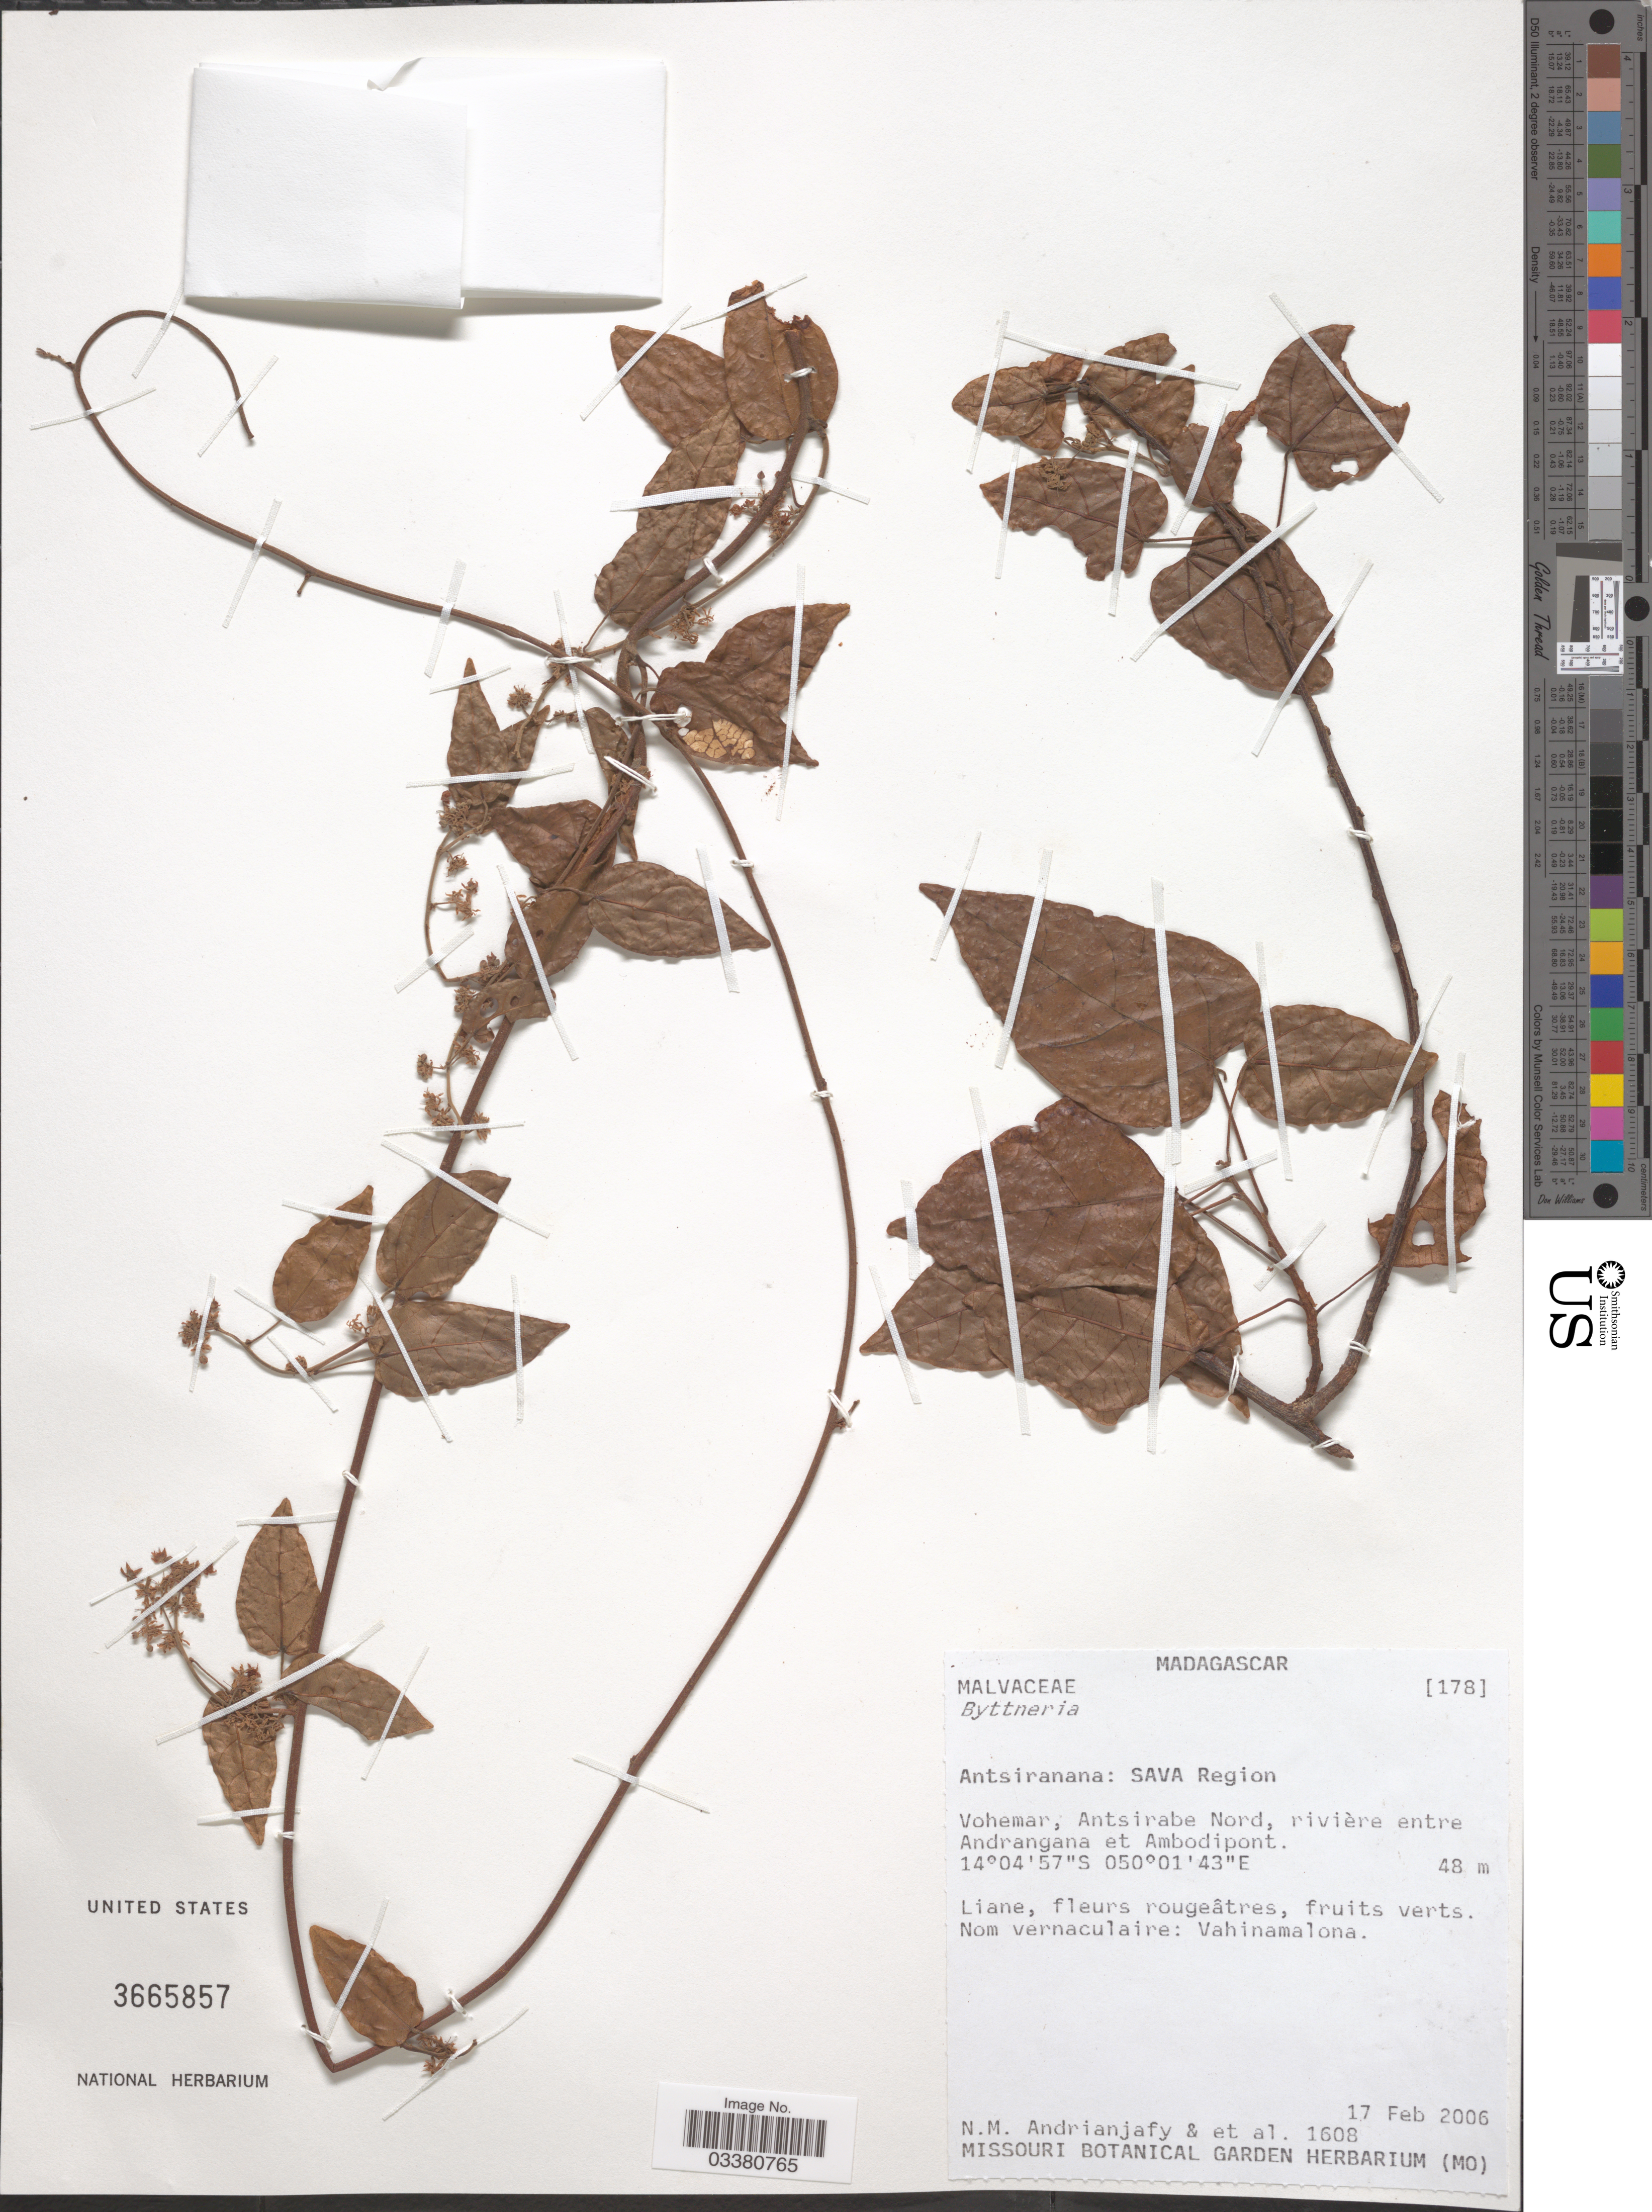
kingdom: Plantae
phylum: Tracheophyta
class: Magnoliopsida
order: Malvales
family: Malvaceae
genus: Byttneria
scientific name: Byttneria sp.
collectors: N. M. Andrianjafy & et al.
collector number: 1608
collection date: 2006-02-17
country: Madagascar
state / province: Sava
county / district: Vohémar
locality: SAVA Region. Vohemar, Antsirabe Nord, rivière entre Andrangana et Ambodipont.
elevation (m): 48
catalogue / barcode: US 3665857